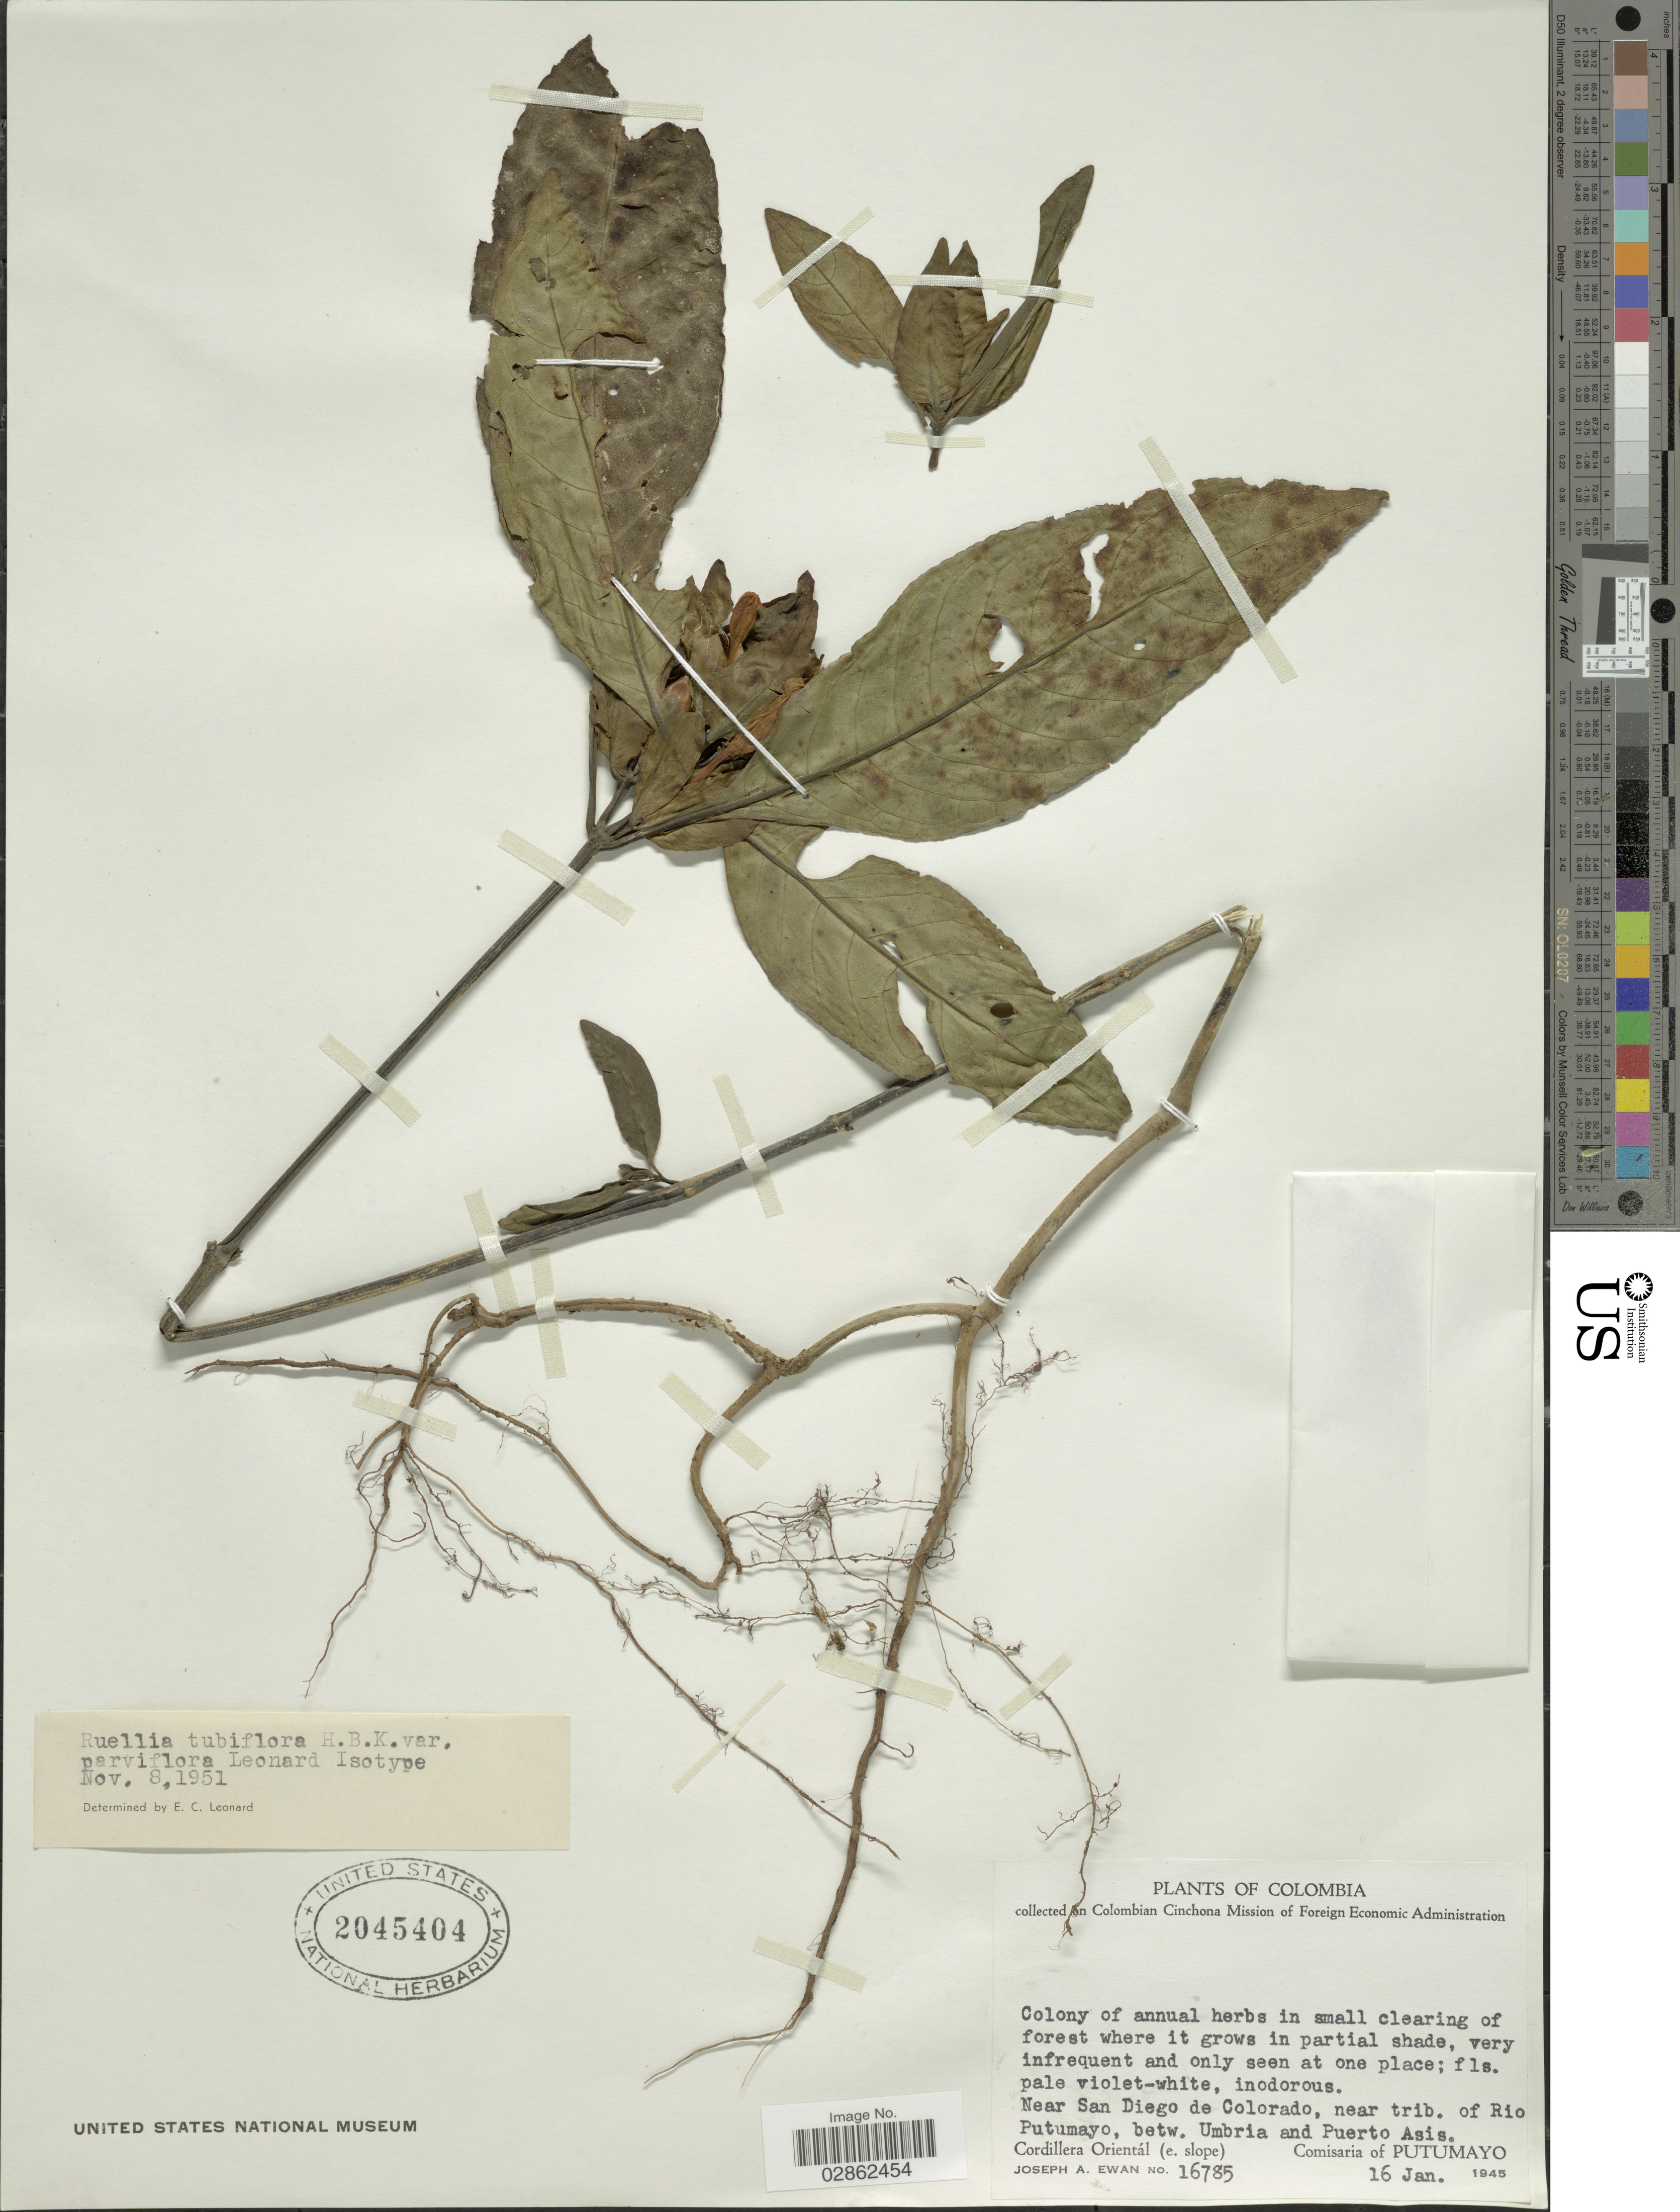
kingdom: Plantae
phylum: Tracheophyta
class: Magnoliopsida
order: Lamiales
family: Acanthaceae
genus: Ruellia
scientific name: Ruellia tubiflora var. parviflora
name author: Leonard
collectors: J. A. Ewan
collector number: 16785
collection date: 1945-01-16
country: Colombia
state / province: Putumayo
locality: Near San Diego de Colorado, near trib. of Rio Putumayo, betw. Umbria and Puerto Asis. Cordillera Orientál (e. slope). Comisaria of Putumayo.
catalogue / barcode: US 2045404